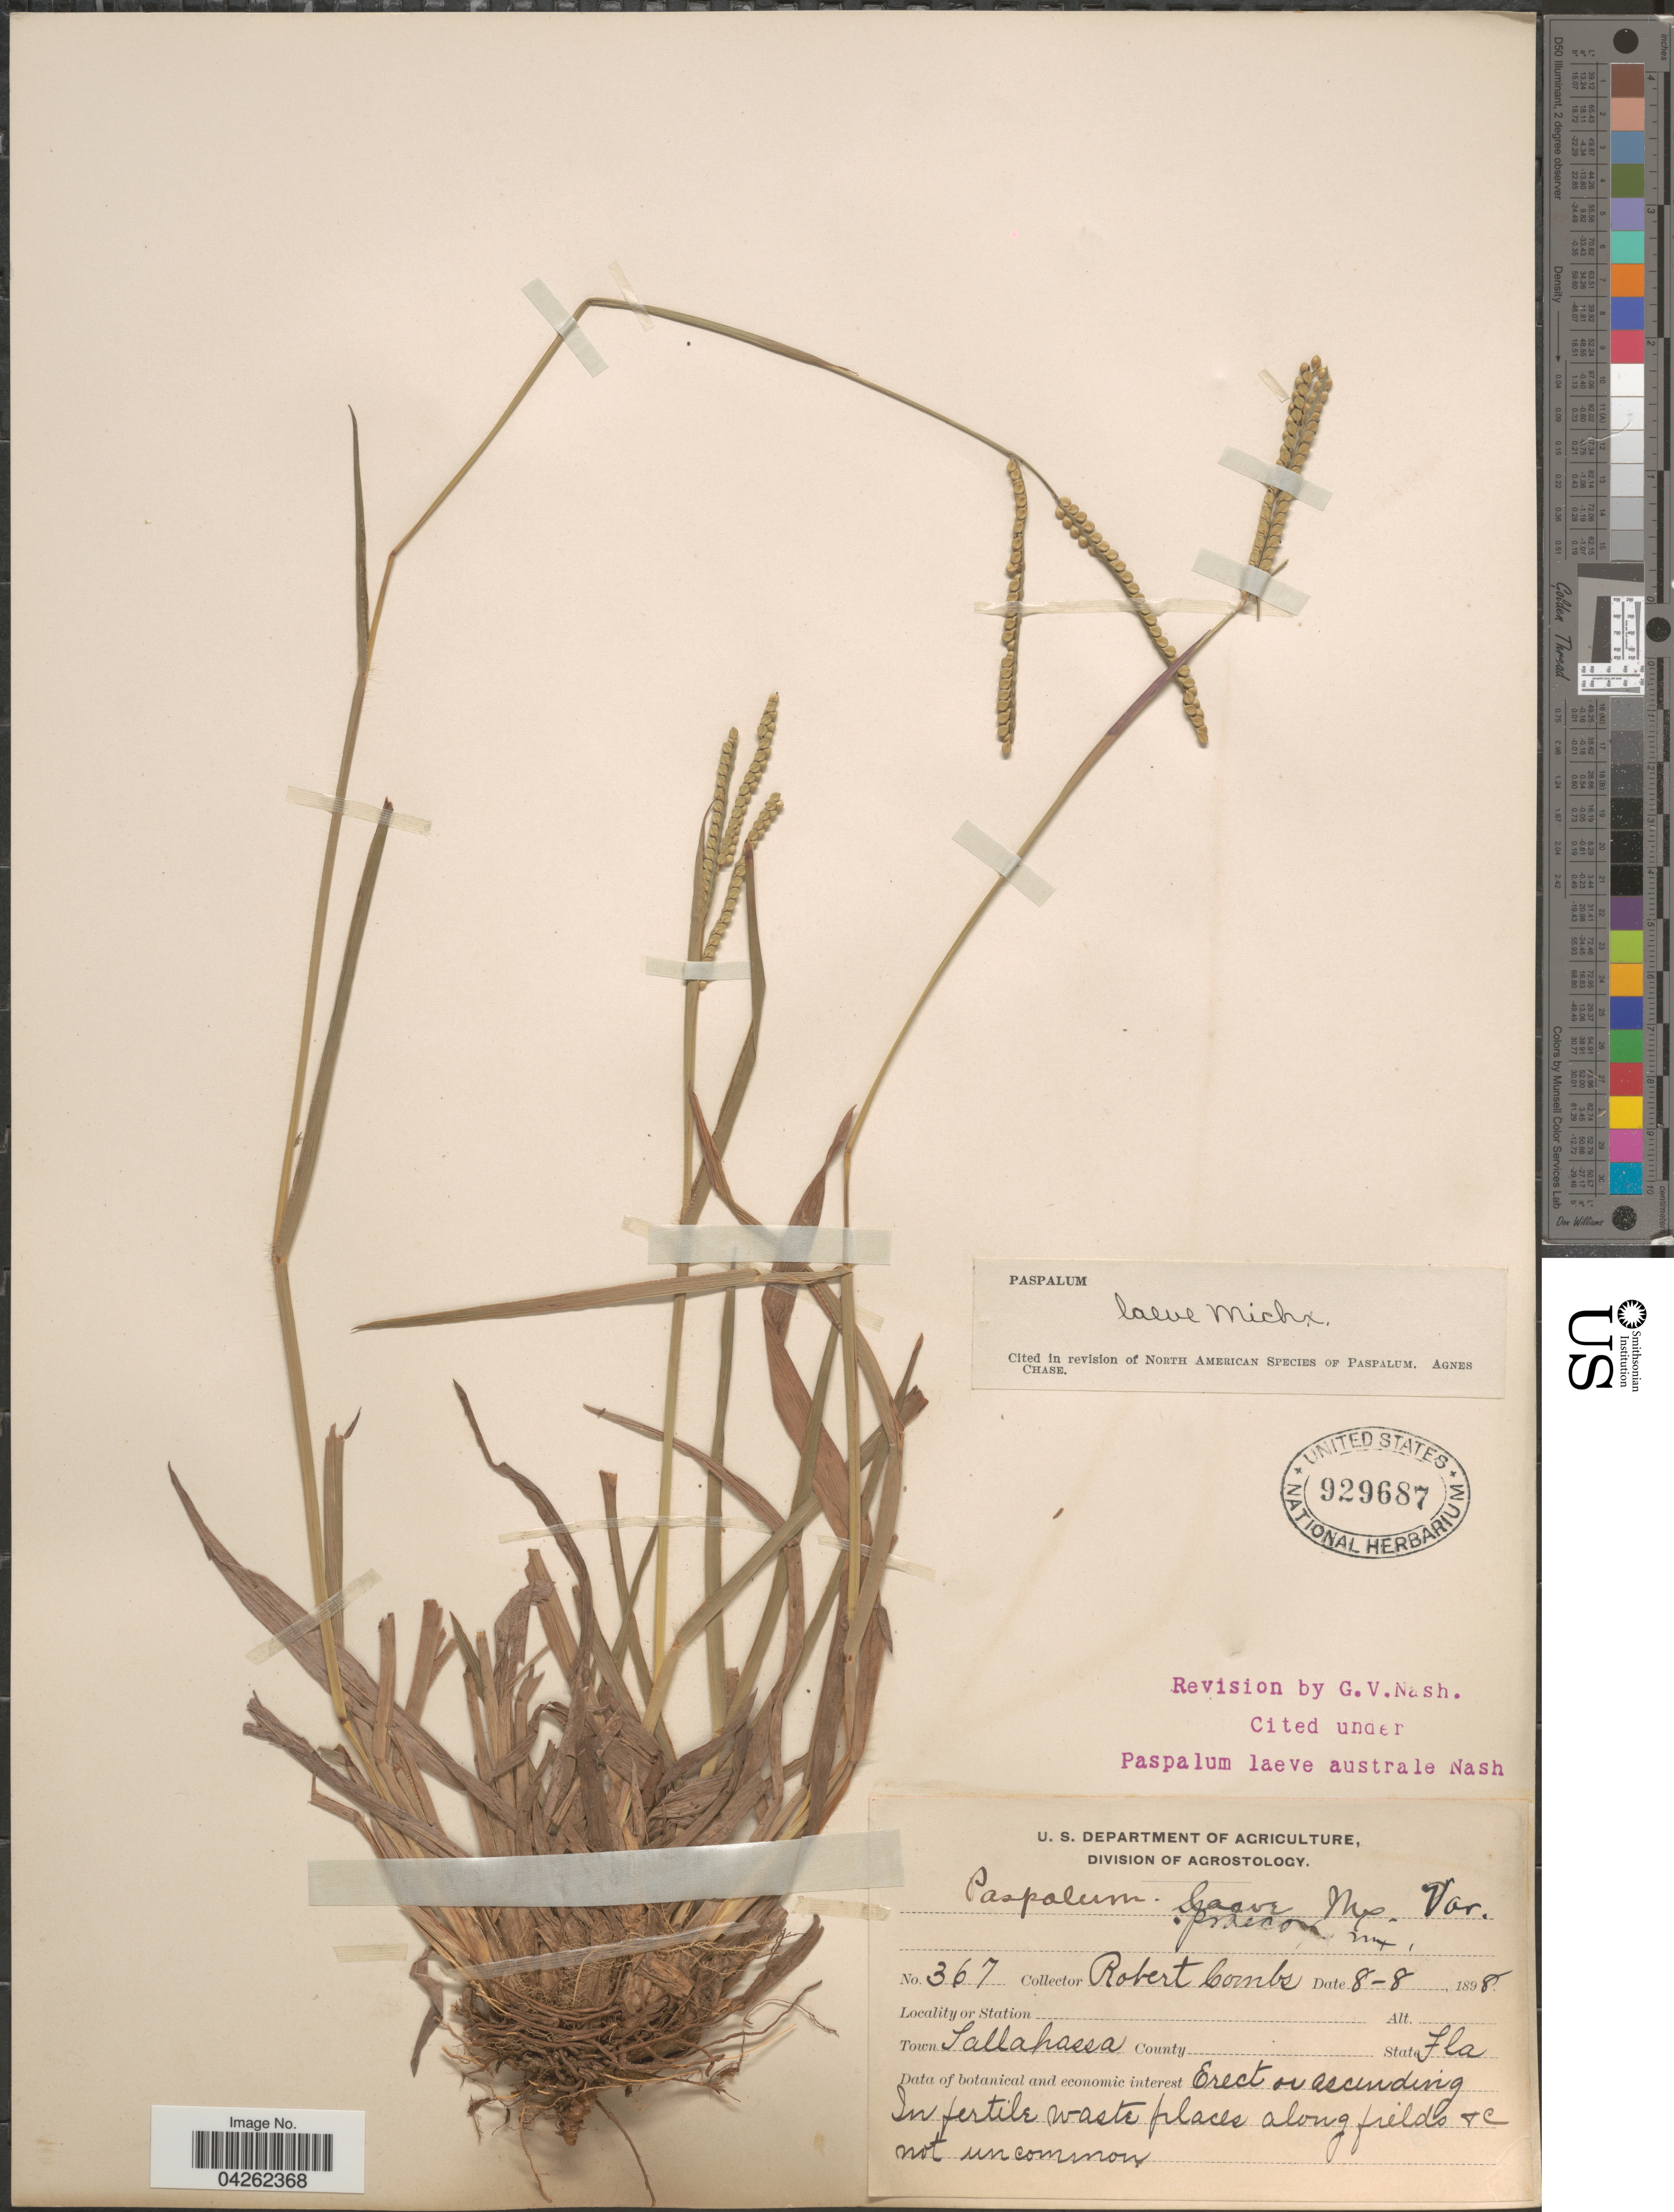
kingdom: Plantae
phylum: Tracheophyta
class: Liliopsida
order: Poales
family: Poaceae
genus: Paspalum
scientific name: Paspalum laeve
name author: Michx.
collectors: R. Combs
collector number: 367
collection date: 1898-08-08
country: United States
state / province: Florida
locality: Town Tallahassa.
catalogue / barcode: US 929687